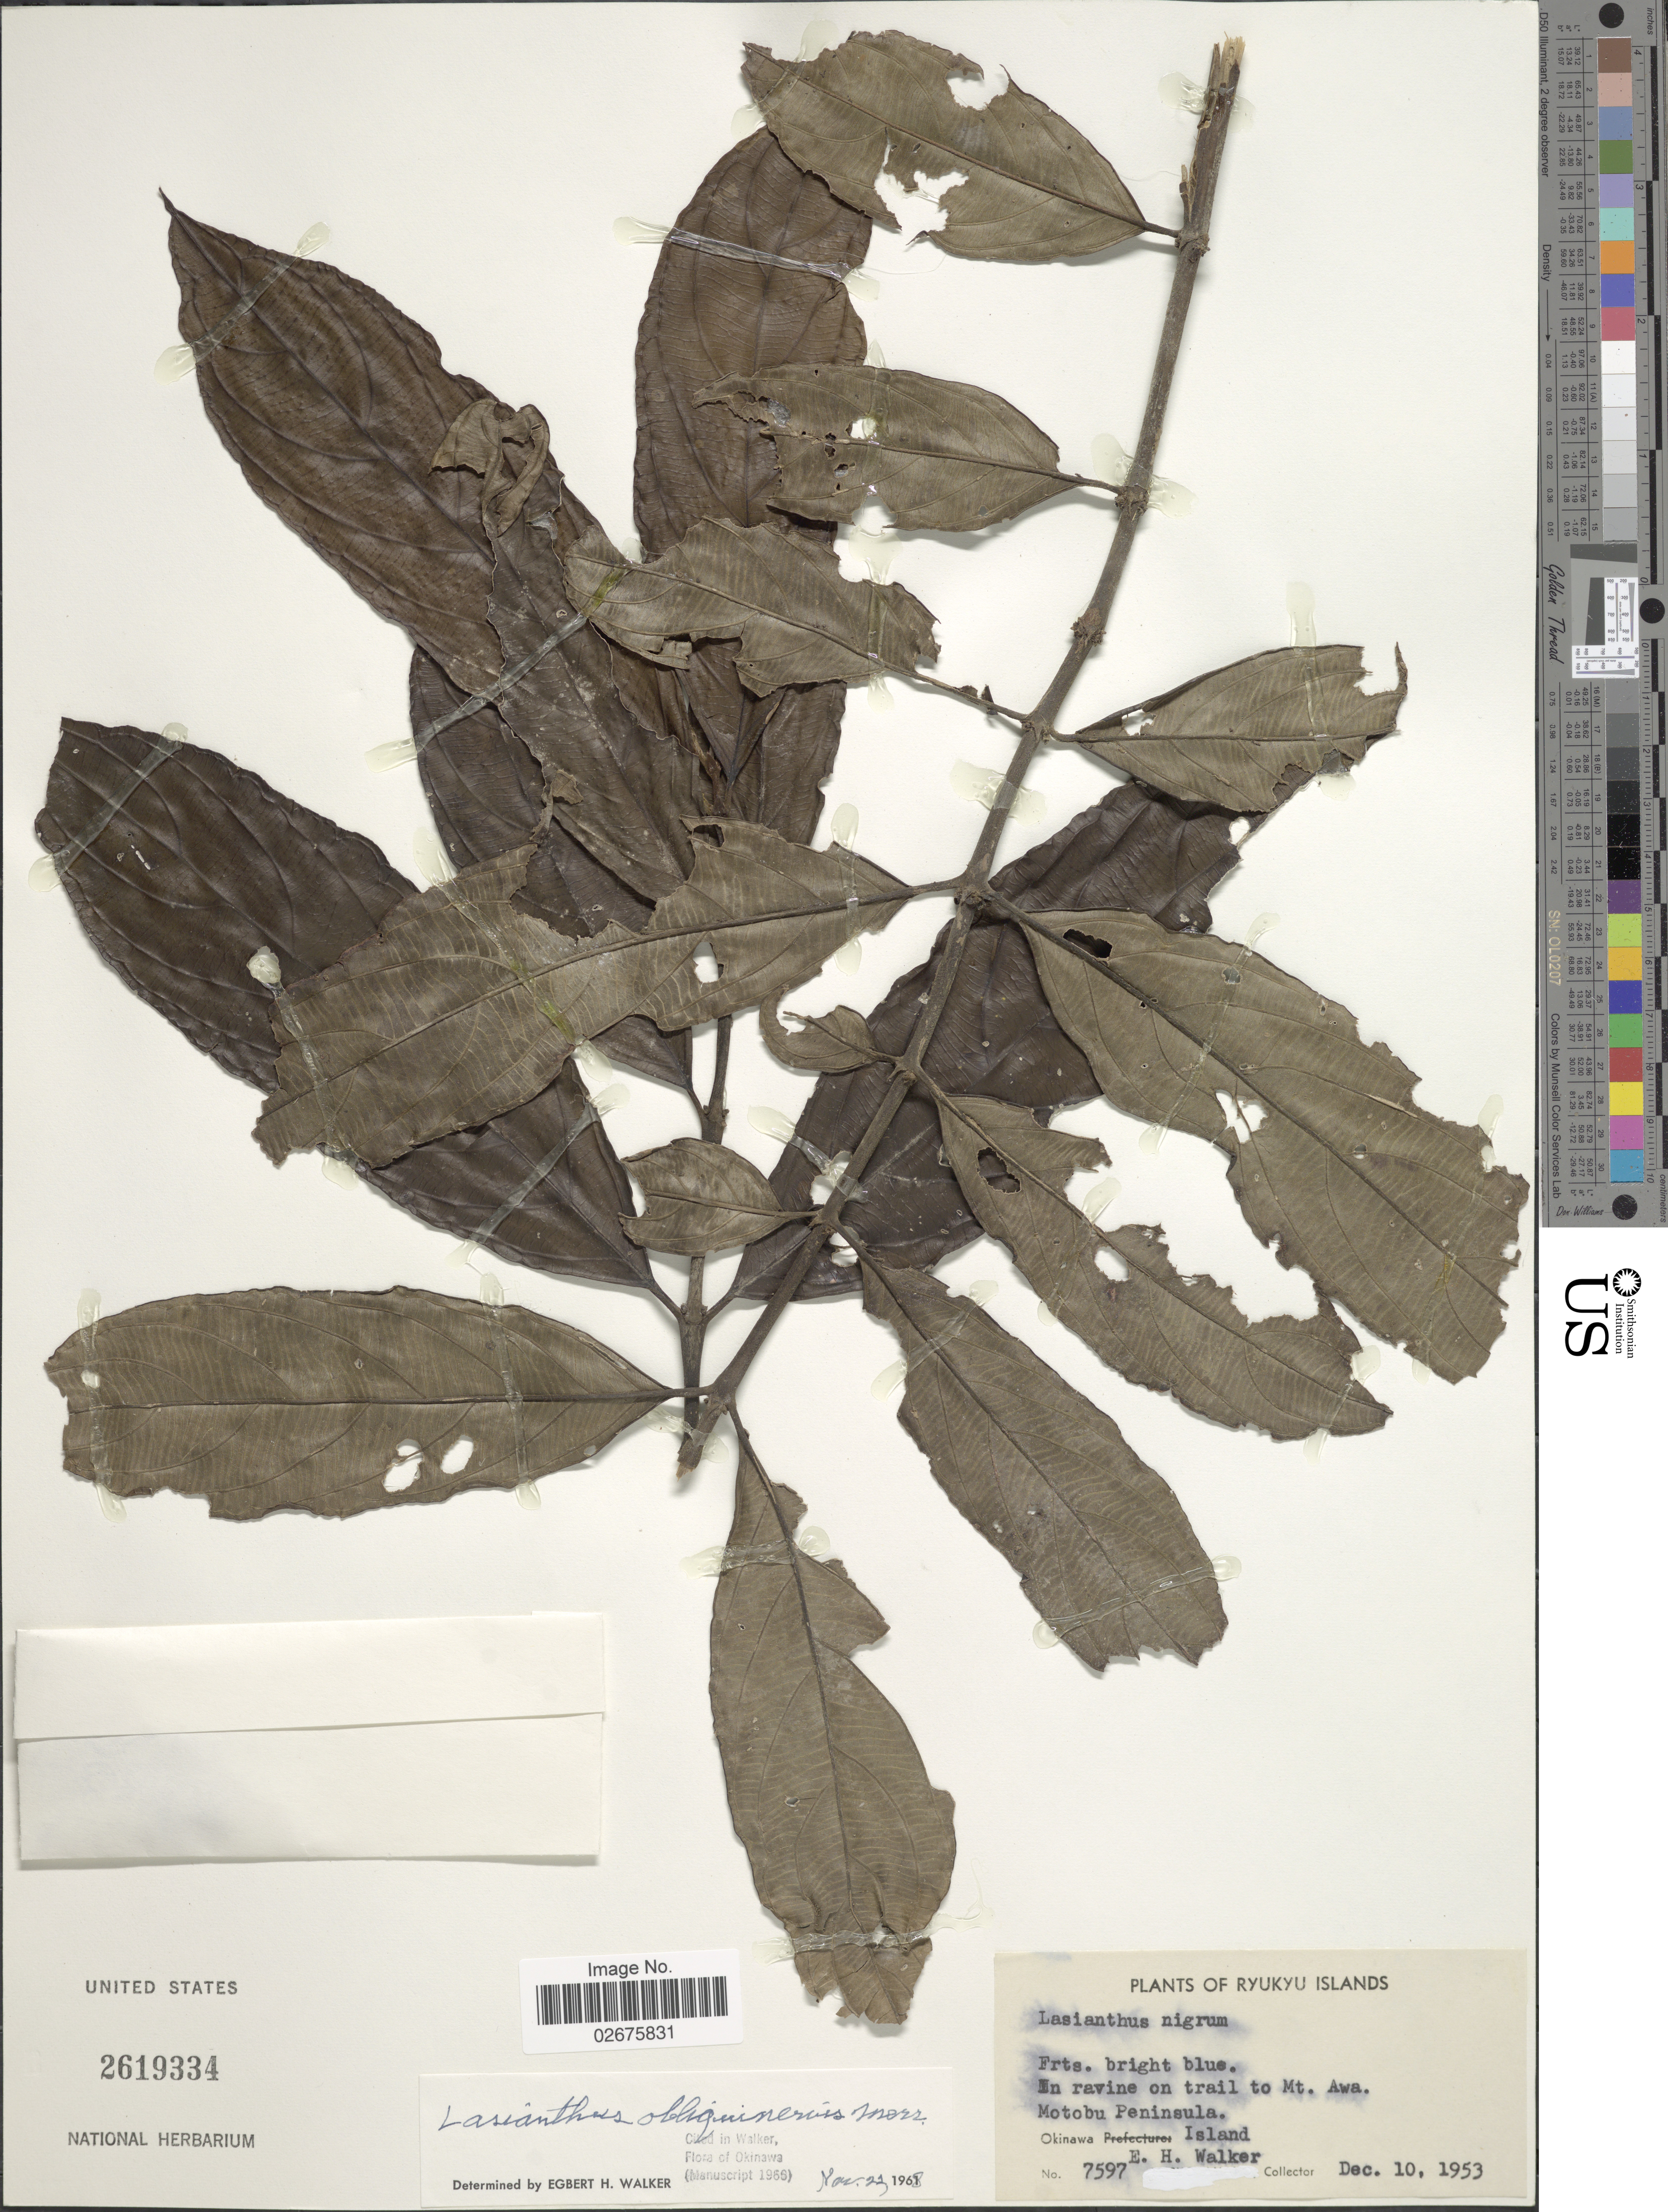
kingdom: Plantae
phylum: Tracheophyta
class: Magnoliopsida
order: Gentianales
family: Rubiaceae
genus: Lasianthus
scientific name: Lasianthus verticillatus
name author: (Lour.) Merr.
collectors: E. H. Walker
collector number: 7597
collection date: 1953-12-10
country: Japan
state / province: Okinawa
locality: Ryukyu Islands, In ravine on trail to Mt Awa. Motobu Peninsula, Okinawa Island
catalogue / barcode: US 2619334